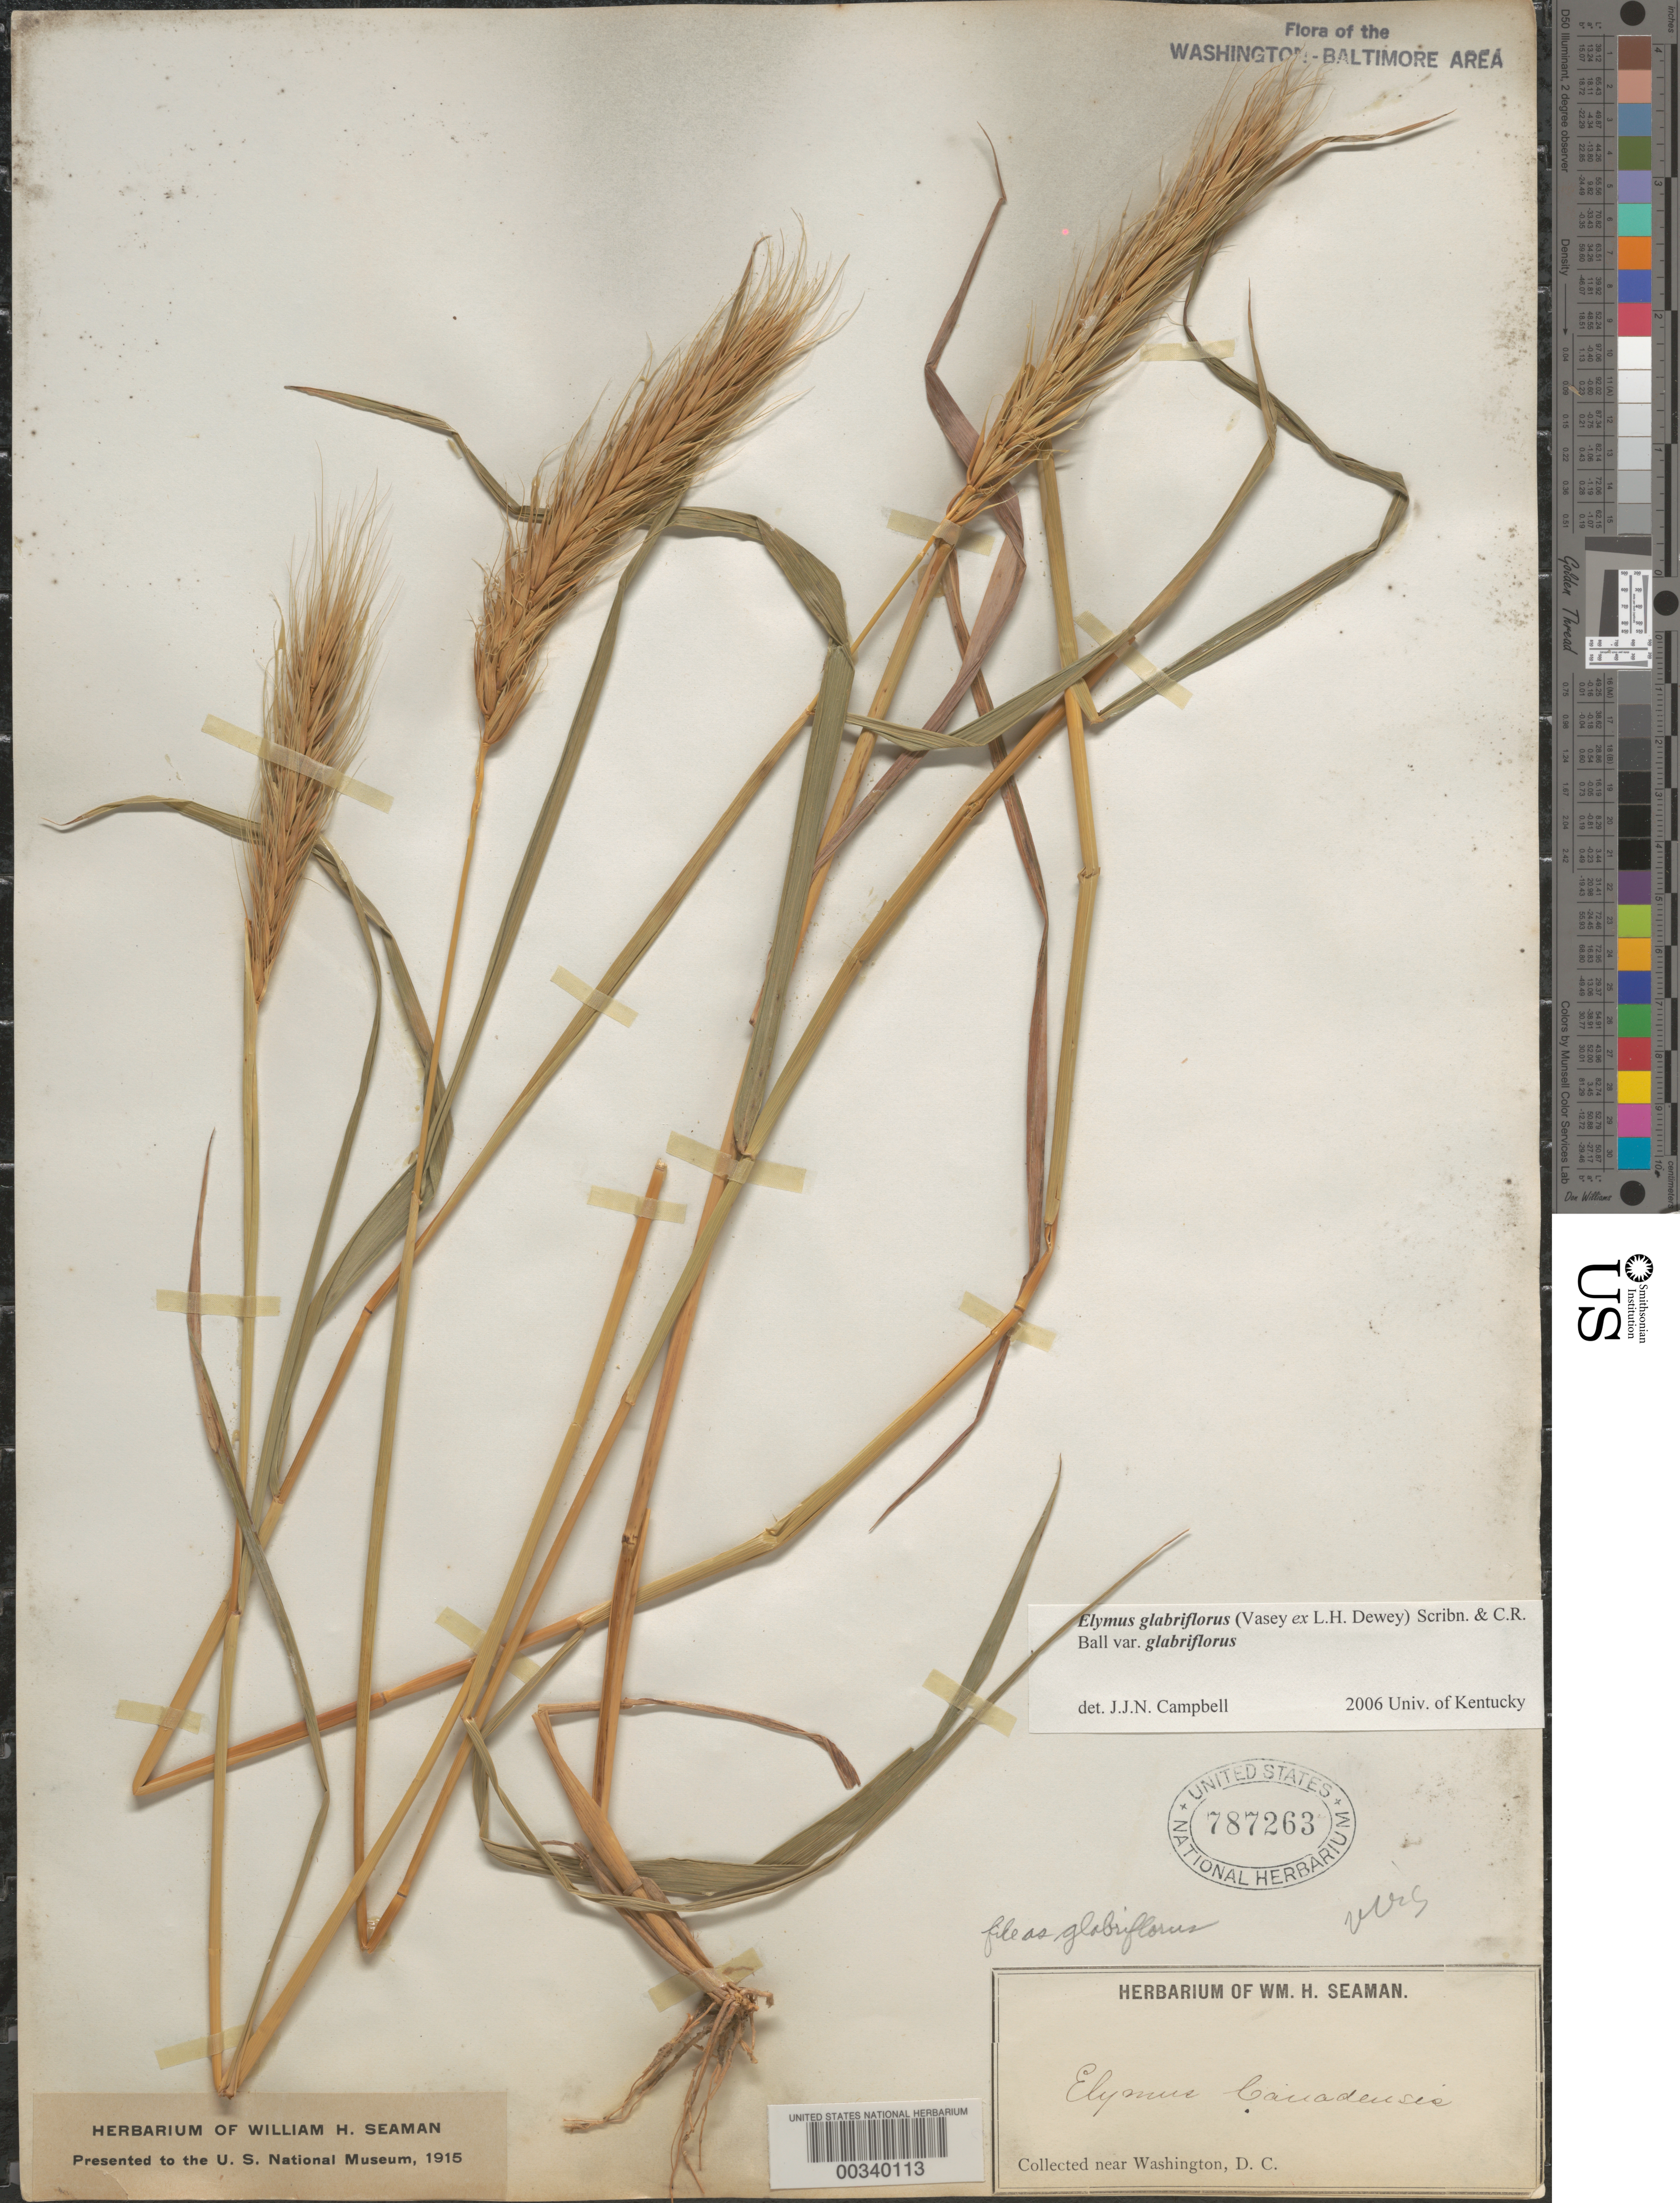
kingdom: Plantae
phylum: Tracheophyta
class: Liliopsida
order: Poales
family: Poaceae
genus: Elymus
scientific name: Elymus glabriflorus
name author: (Vasey ex L.H. Dewey) Scribn. & C.R. Ball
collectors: W. Seaman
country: United States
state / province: District of Columbia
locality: Near Washington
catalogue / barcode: US 787263